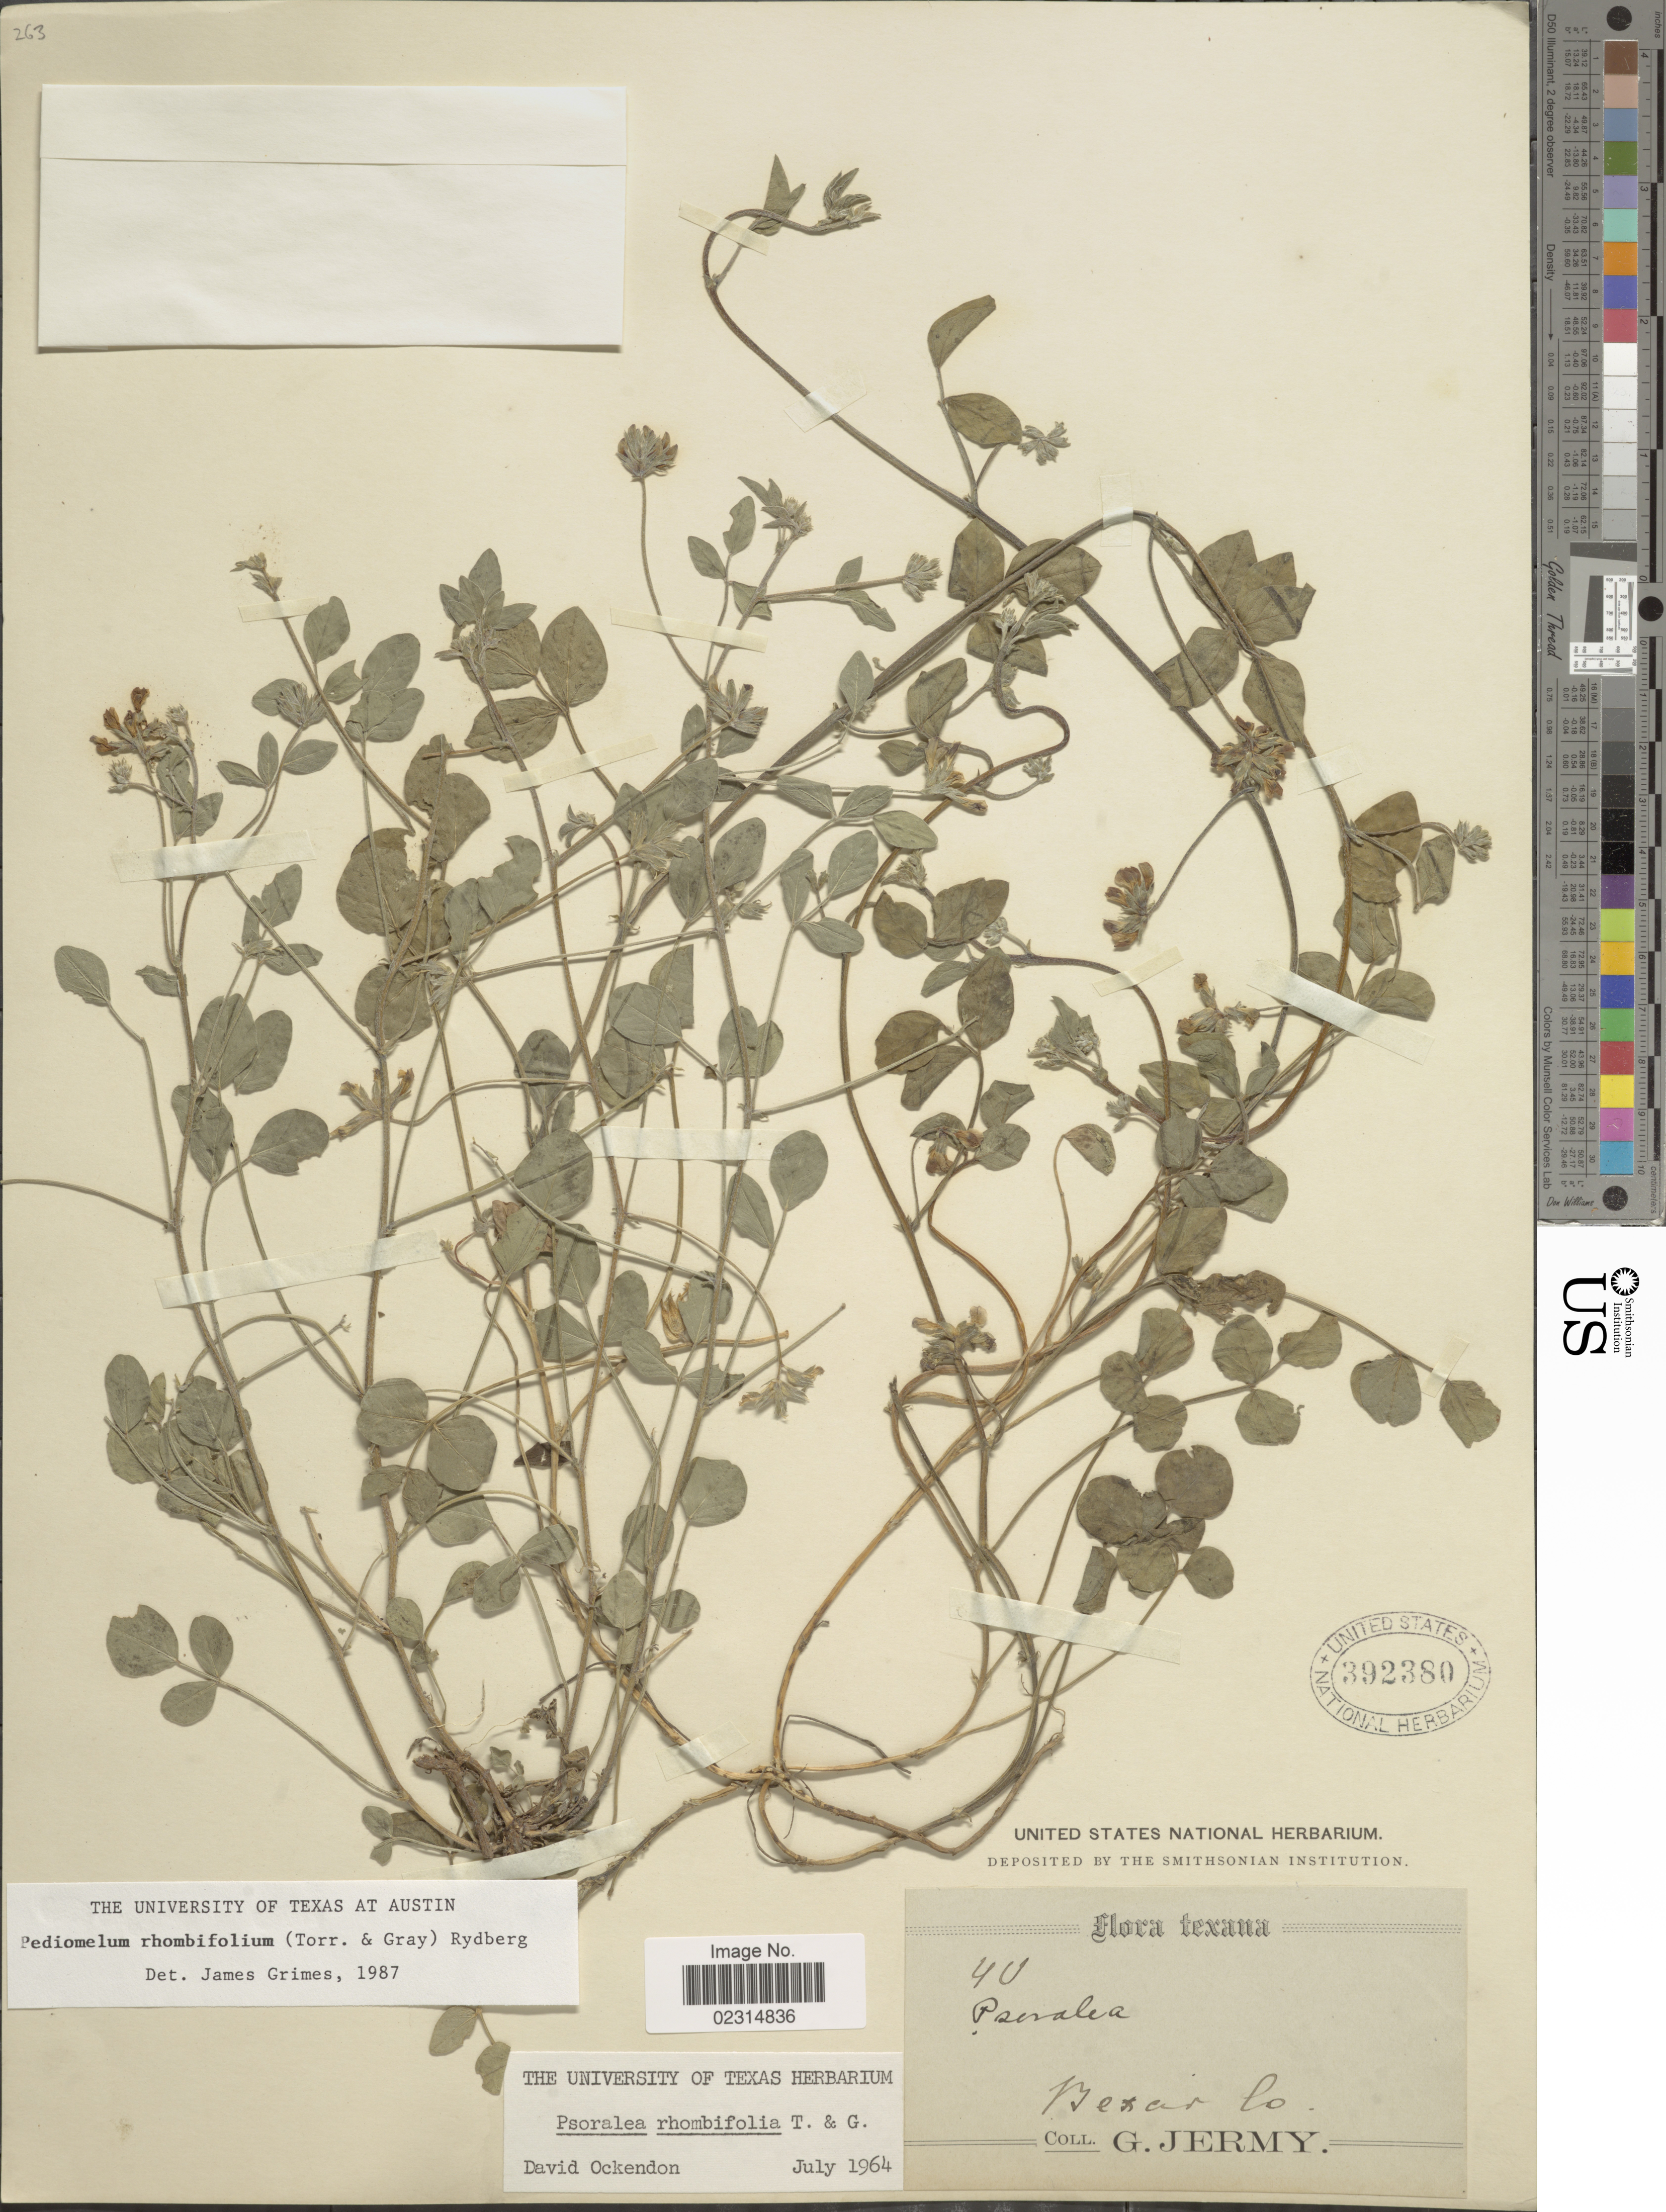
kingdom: Plantae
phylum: Tracheophyta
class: Magnoliopsida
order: Fabales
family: Fabaceae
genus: Pediomelum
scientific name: Pediomelum rhombifolium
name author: (Torr. & A. Gray) Rydb.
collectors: G. Jermy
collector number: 40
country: United States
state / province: Texas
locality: Bexar Co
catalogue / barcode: US 392380